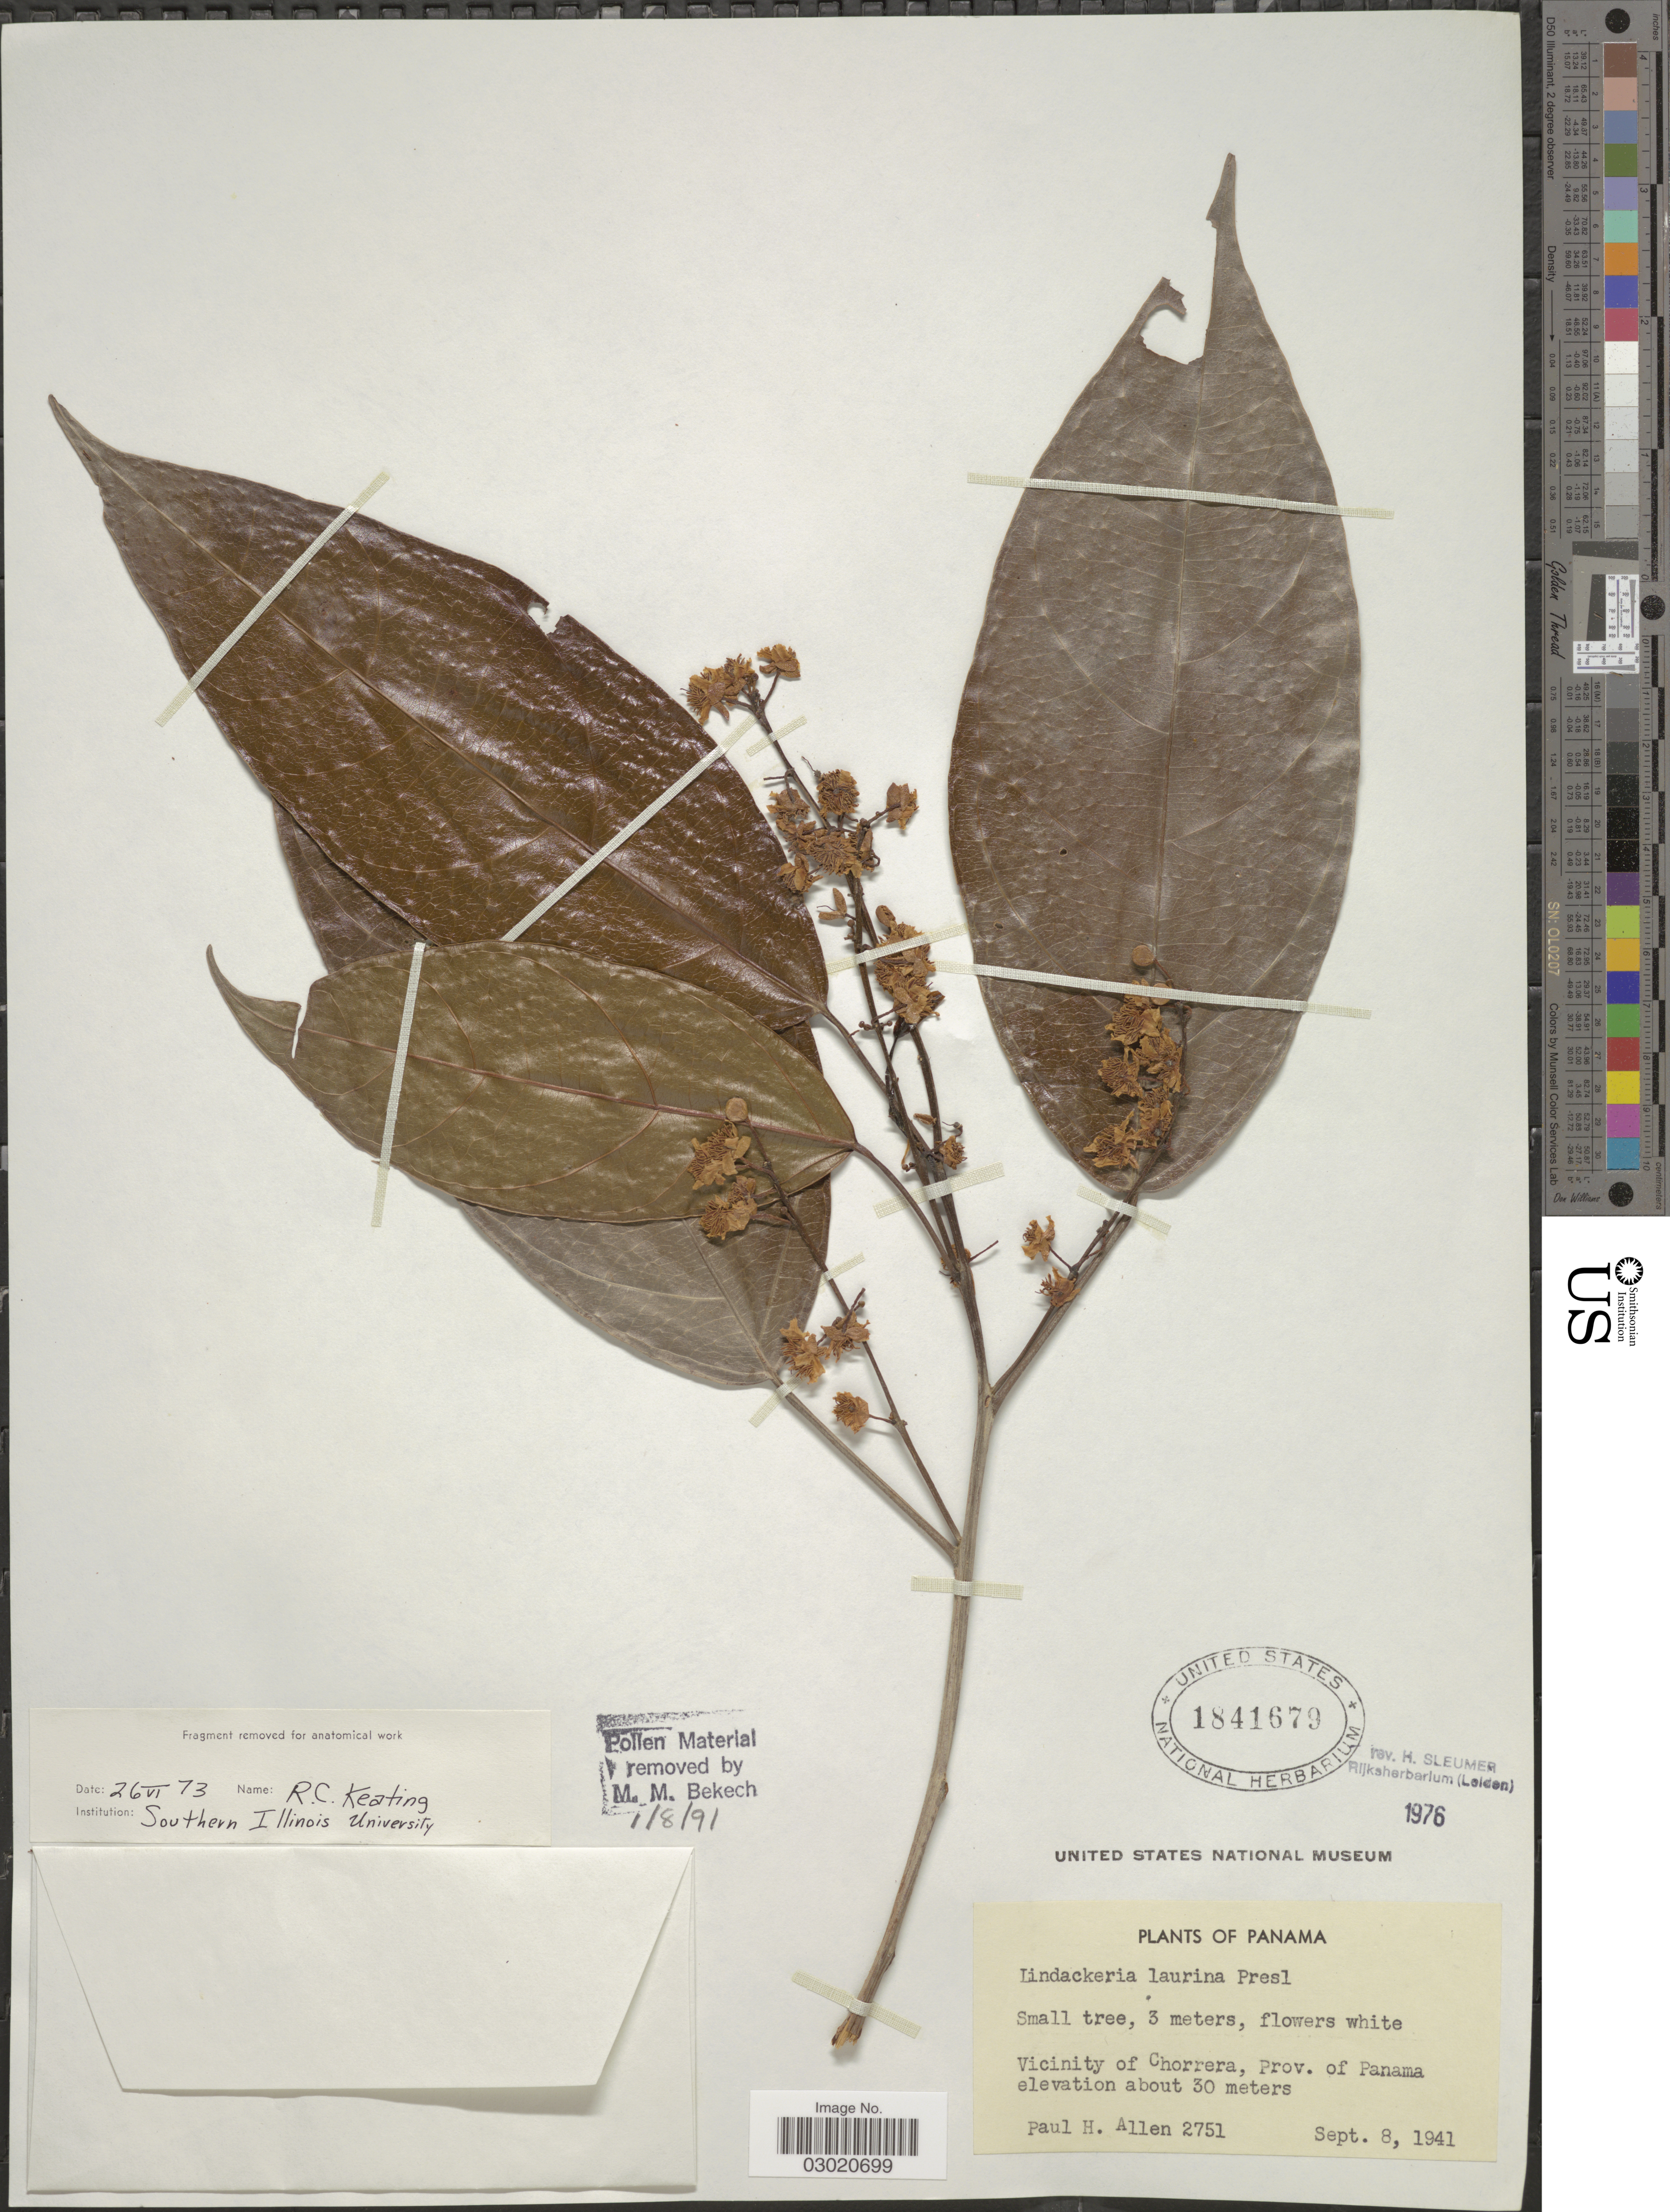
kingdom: Plantae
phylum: Tracheophyta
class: Magnoliopsida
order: Malpighiales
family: Achariaceae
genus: Lindackeria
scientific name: Lindackeria laurina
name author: C. Presl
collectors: P. H. Allen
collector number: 2751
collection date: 1941-09-08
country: Panama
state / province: Panamá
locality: Vicinity of Chorrera, Prov. of Panama.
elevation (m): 30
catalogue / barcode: US 1841679